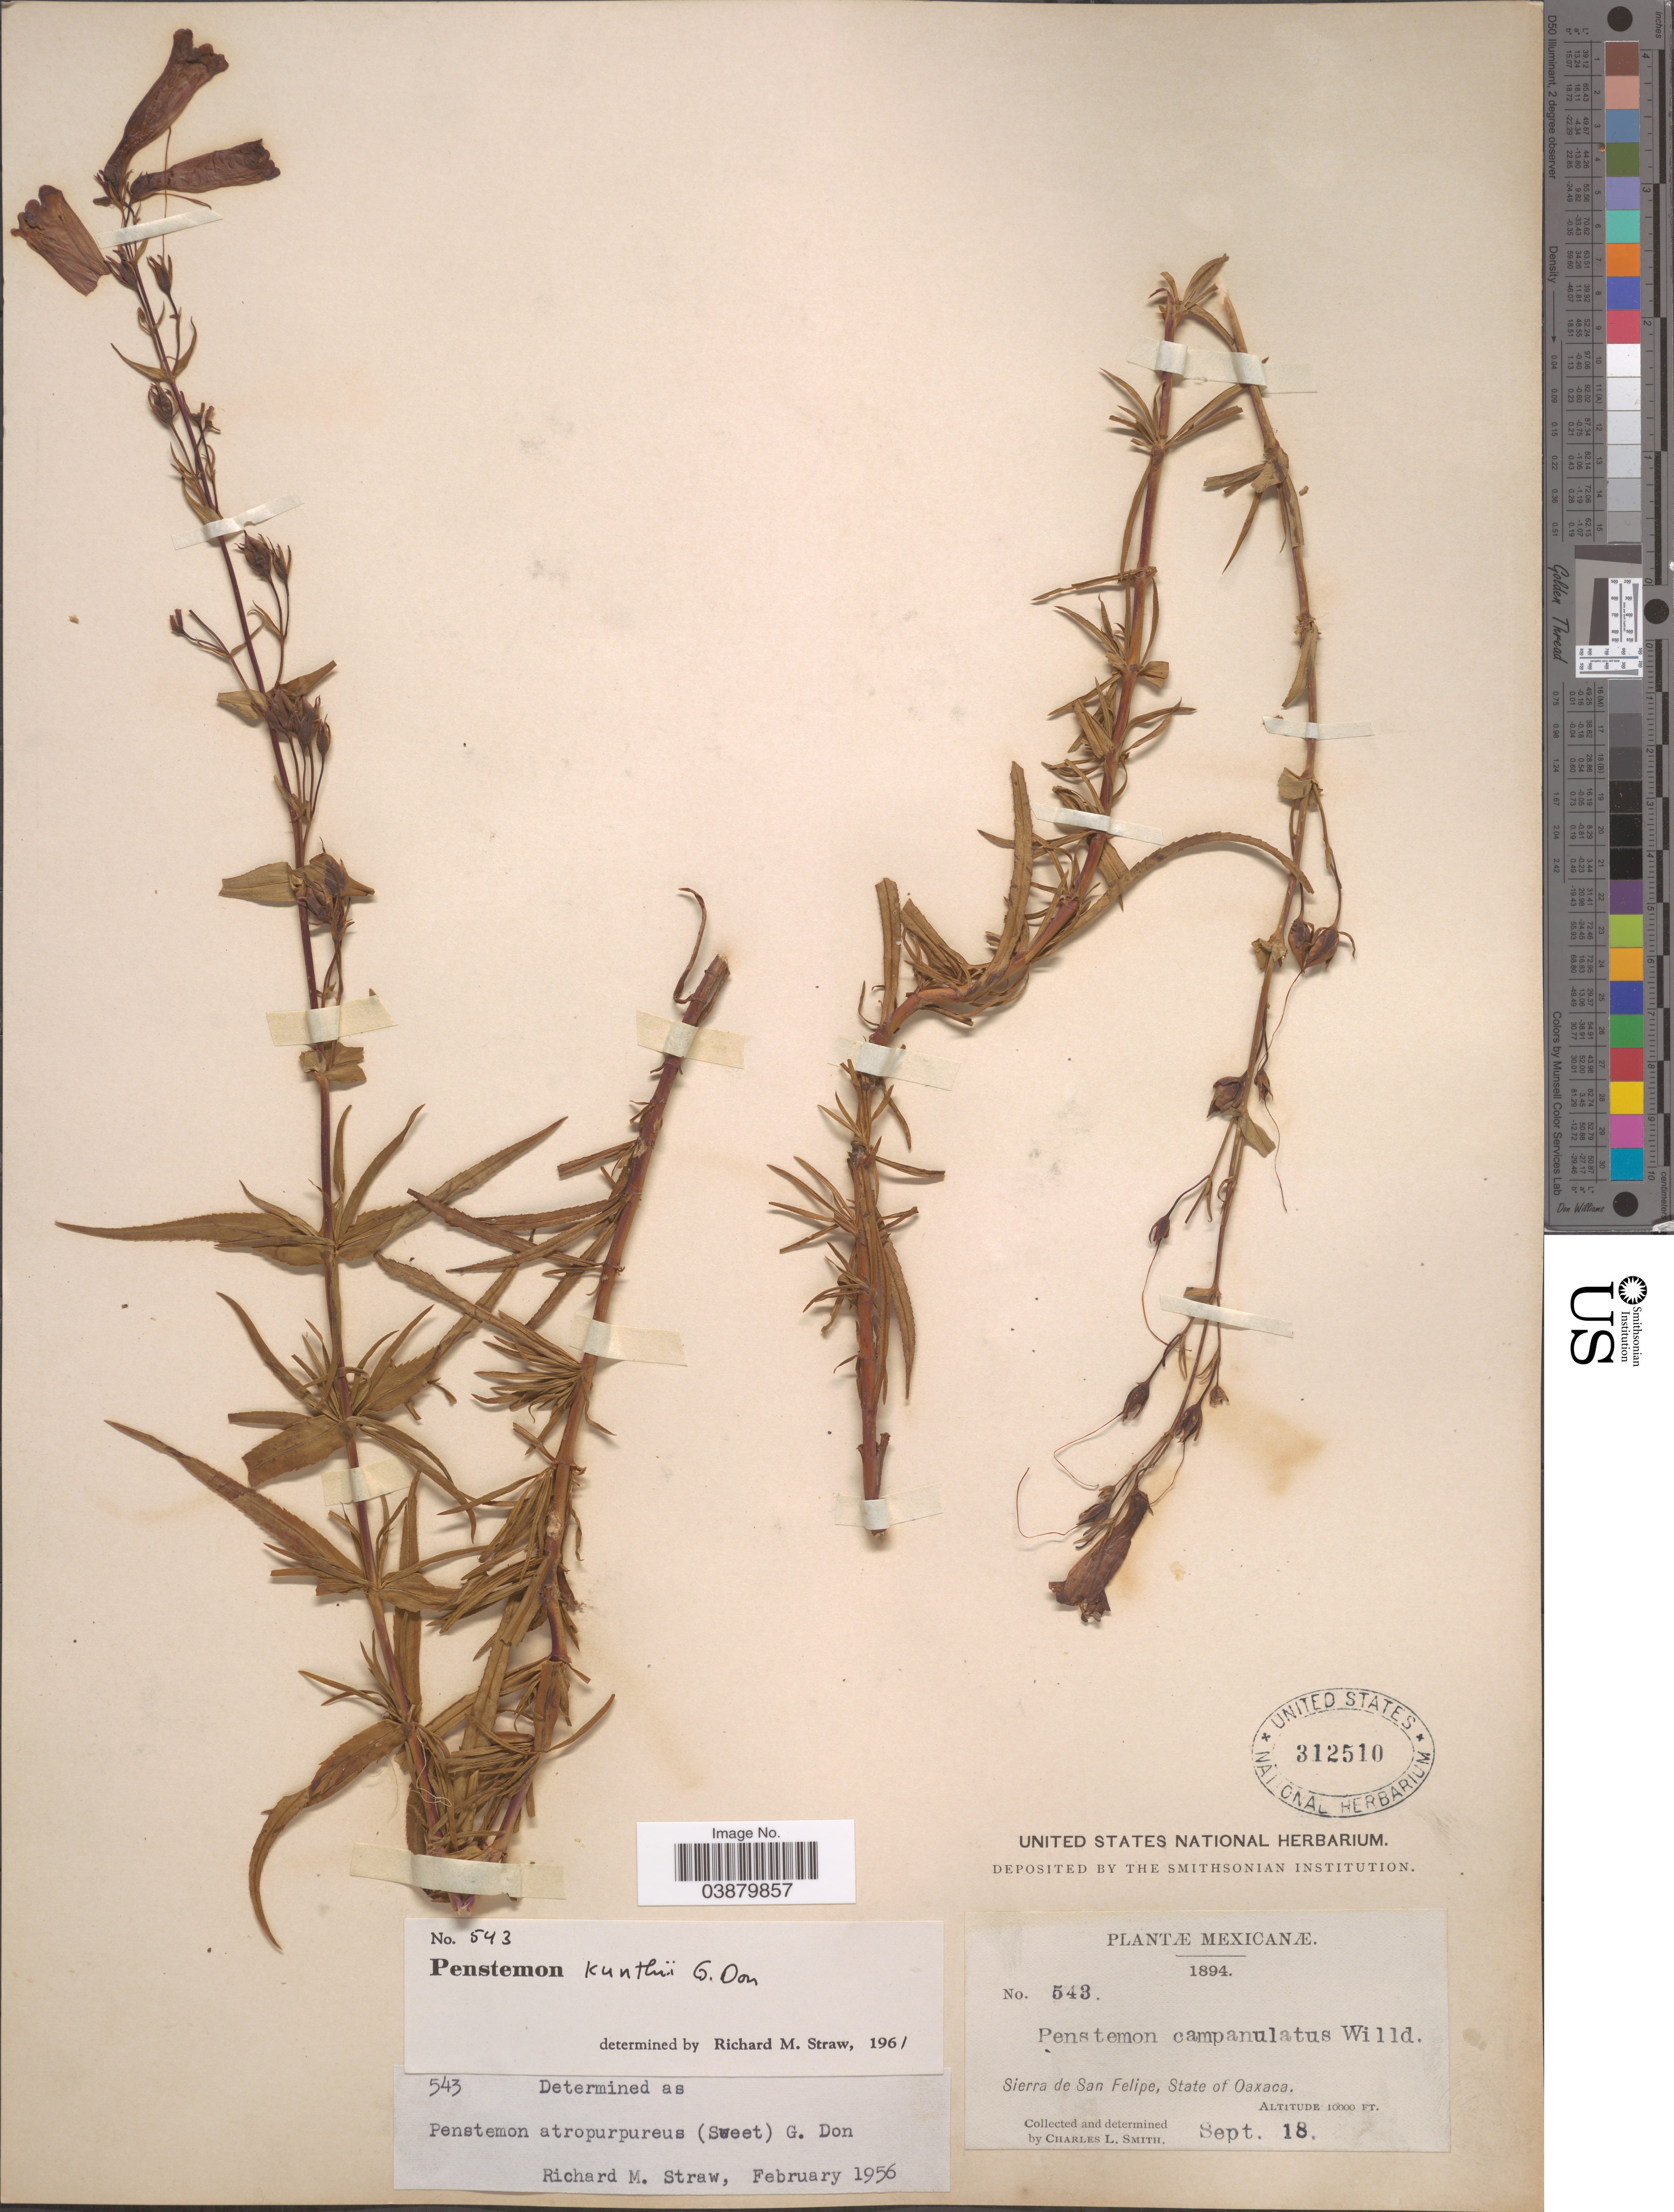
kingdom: Plantae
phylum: Tracheophyta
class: Magnoliopsida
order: Lamiales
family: Plantaginaceae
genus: Penstemon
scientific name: Penstemon kunthii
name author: G. Don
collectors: C. L. Smith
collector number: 543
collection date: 1894-09-18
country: Mexico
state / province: Oaxaca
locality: Sierra de San Felipe.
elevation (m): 305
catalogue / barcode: US 312510